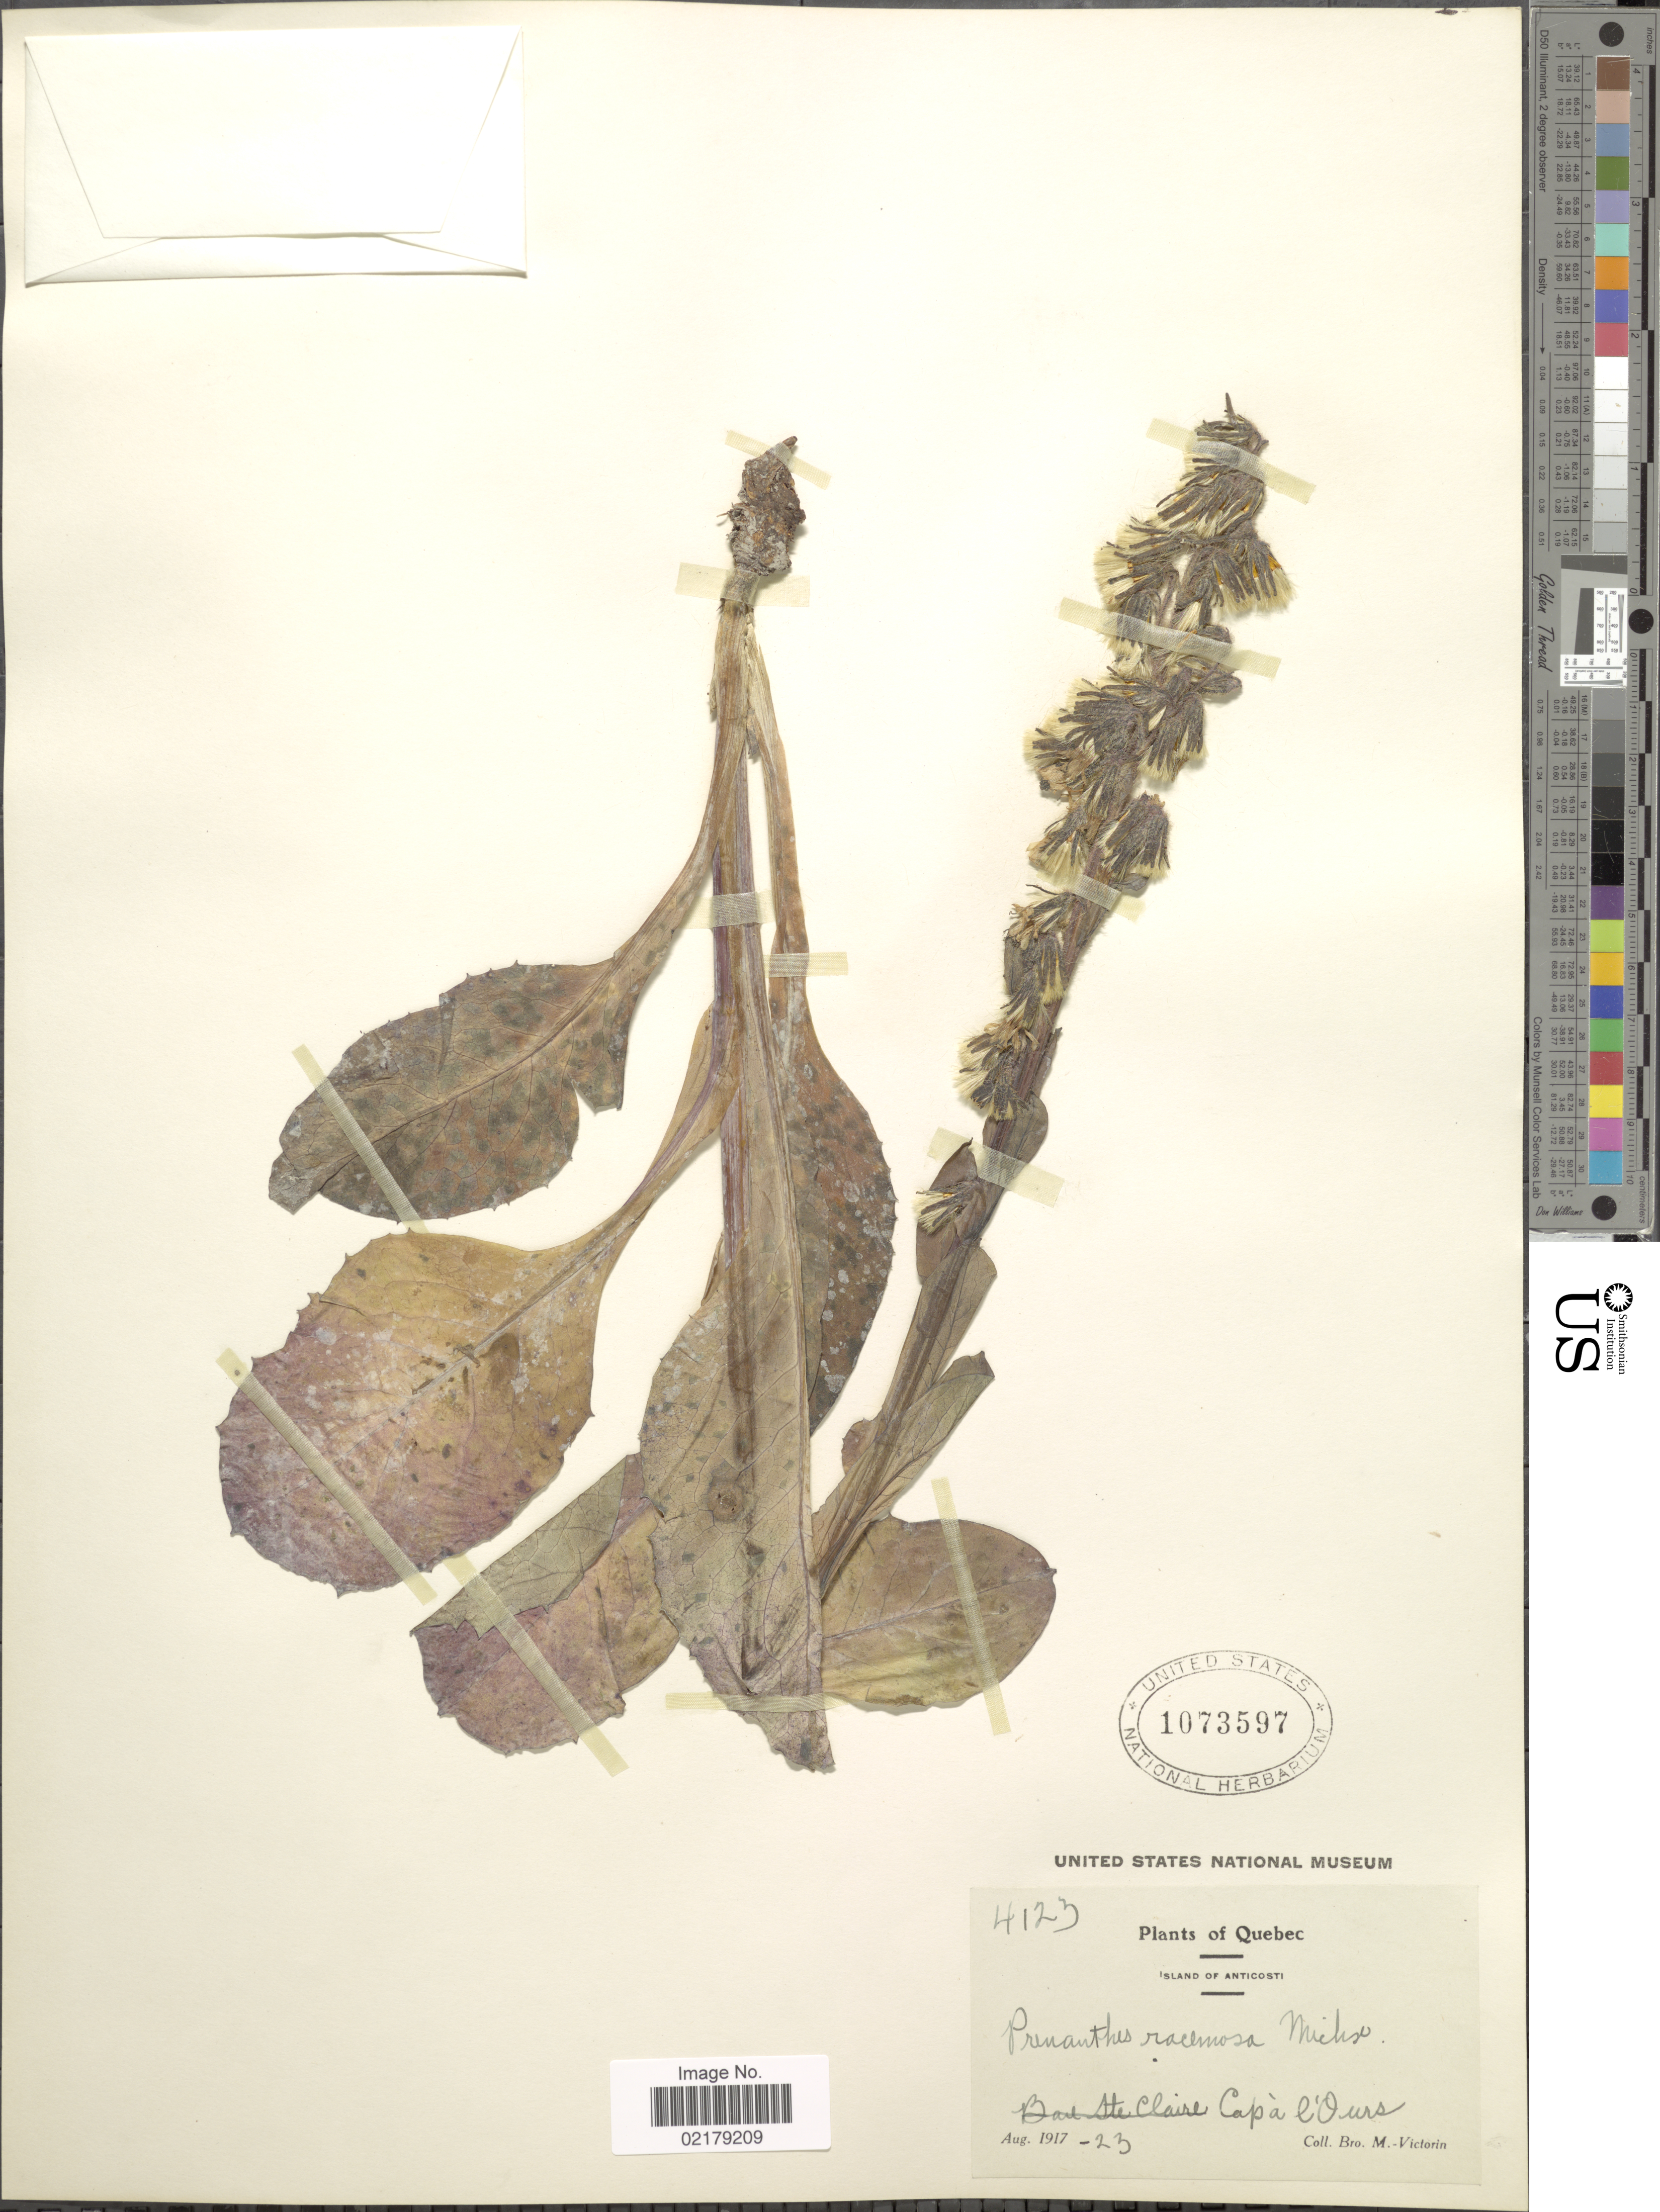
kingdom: Plantae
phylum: Tracheophyta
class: Magnoliopsida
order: Asterales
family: Asteraceae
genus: Nabalus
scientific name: Nabalus racemosus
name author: (Michx.) Hook.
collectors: Fr. Marie-Victorin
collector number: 4123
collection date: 1917-08-23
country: Canada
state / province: Quebec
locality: Ca à l'Ours, Island of Antiocosti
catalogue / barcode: US 1073597